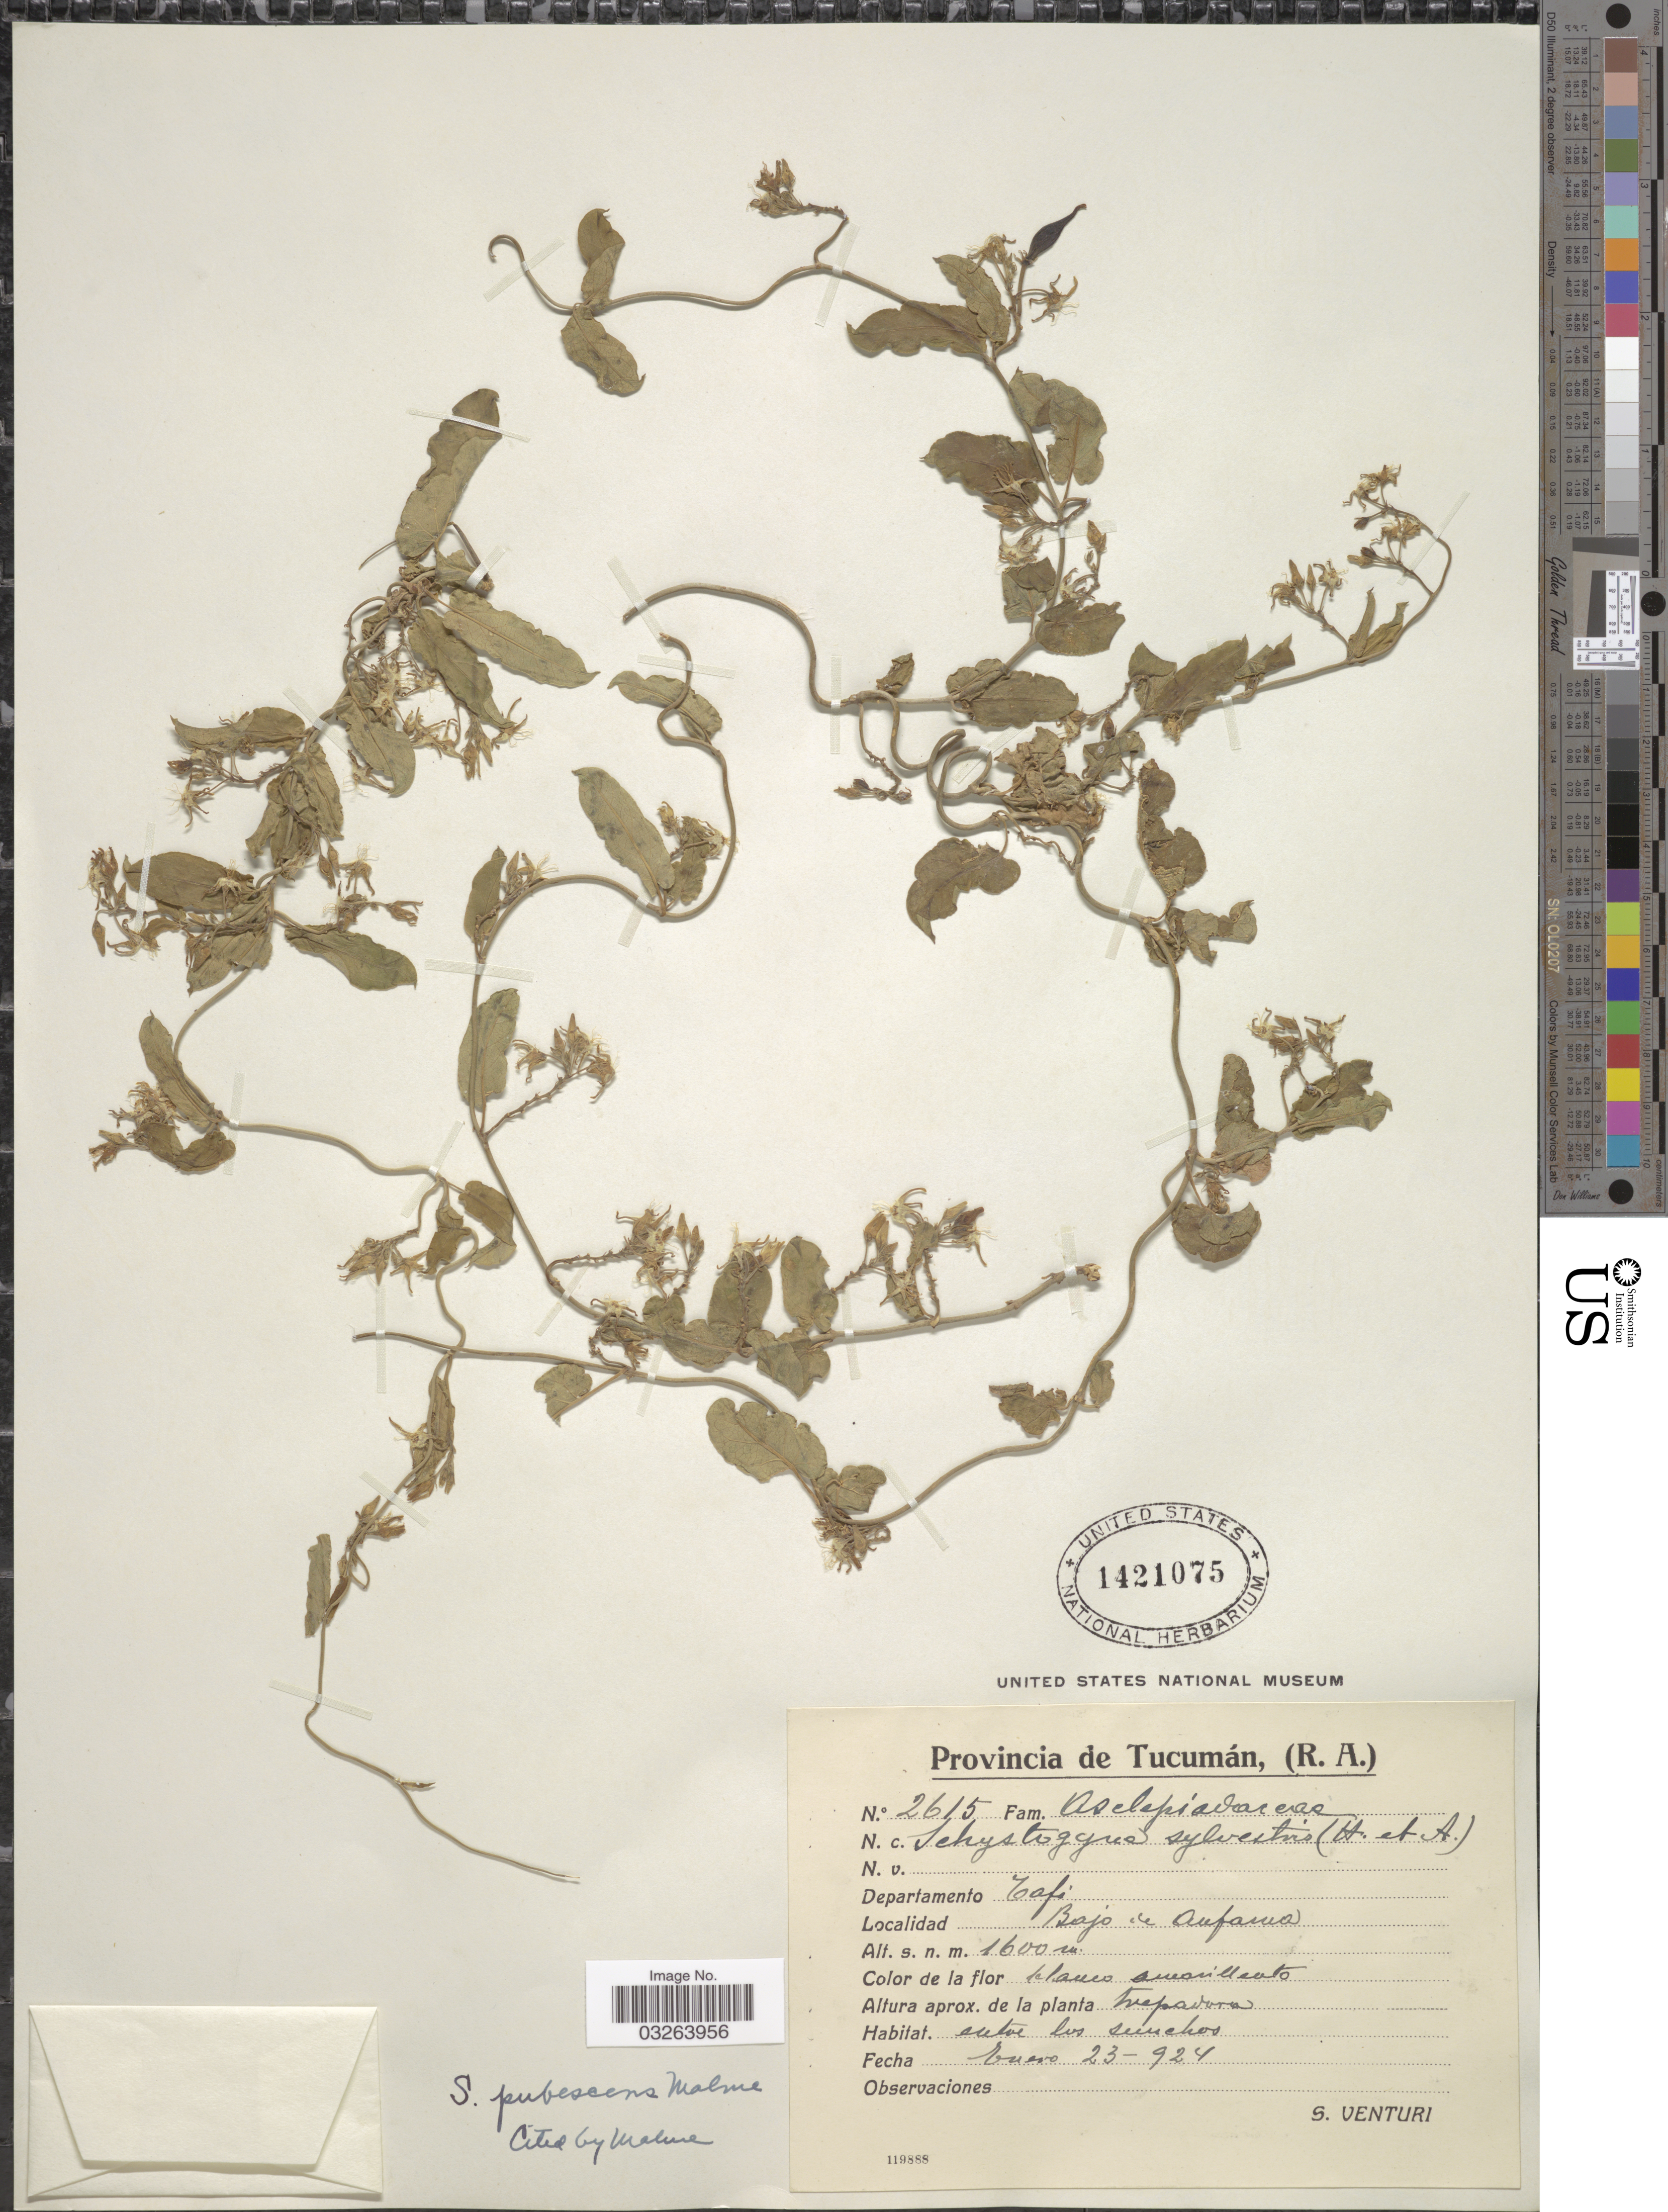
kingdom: Plantae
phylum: Tracheophyta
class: Magnoliopsida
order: Gentianales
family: Apocynaceae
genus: Schistogyne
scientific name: Schistogyne pubescens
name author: Malme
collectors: S. Venturi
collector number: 2615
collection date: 1924-01-23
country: Argentina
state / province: Tucuman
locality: Departamento Tafi. Bajo de Anfama.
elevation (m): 1600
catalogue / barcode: US 1421075